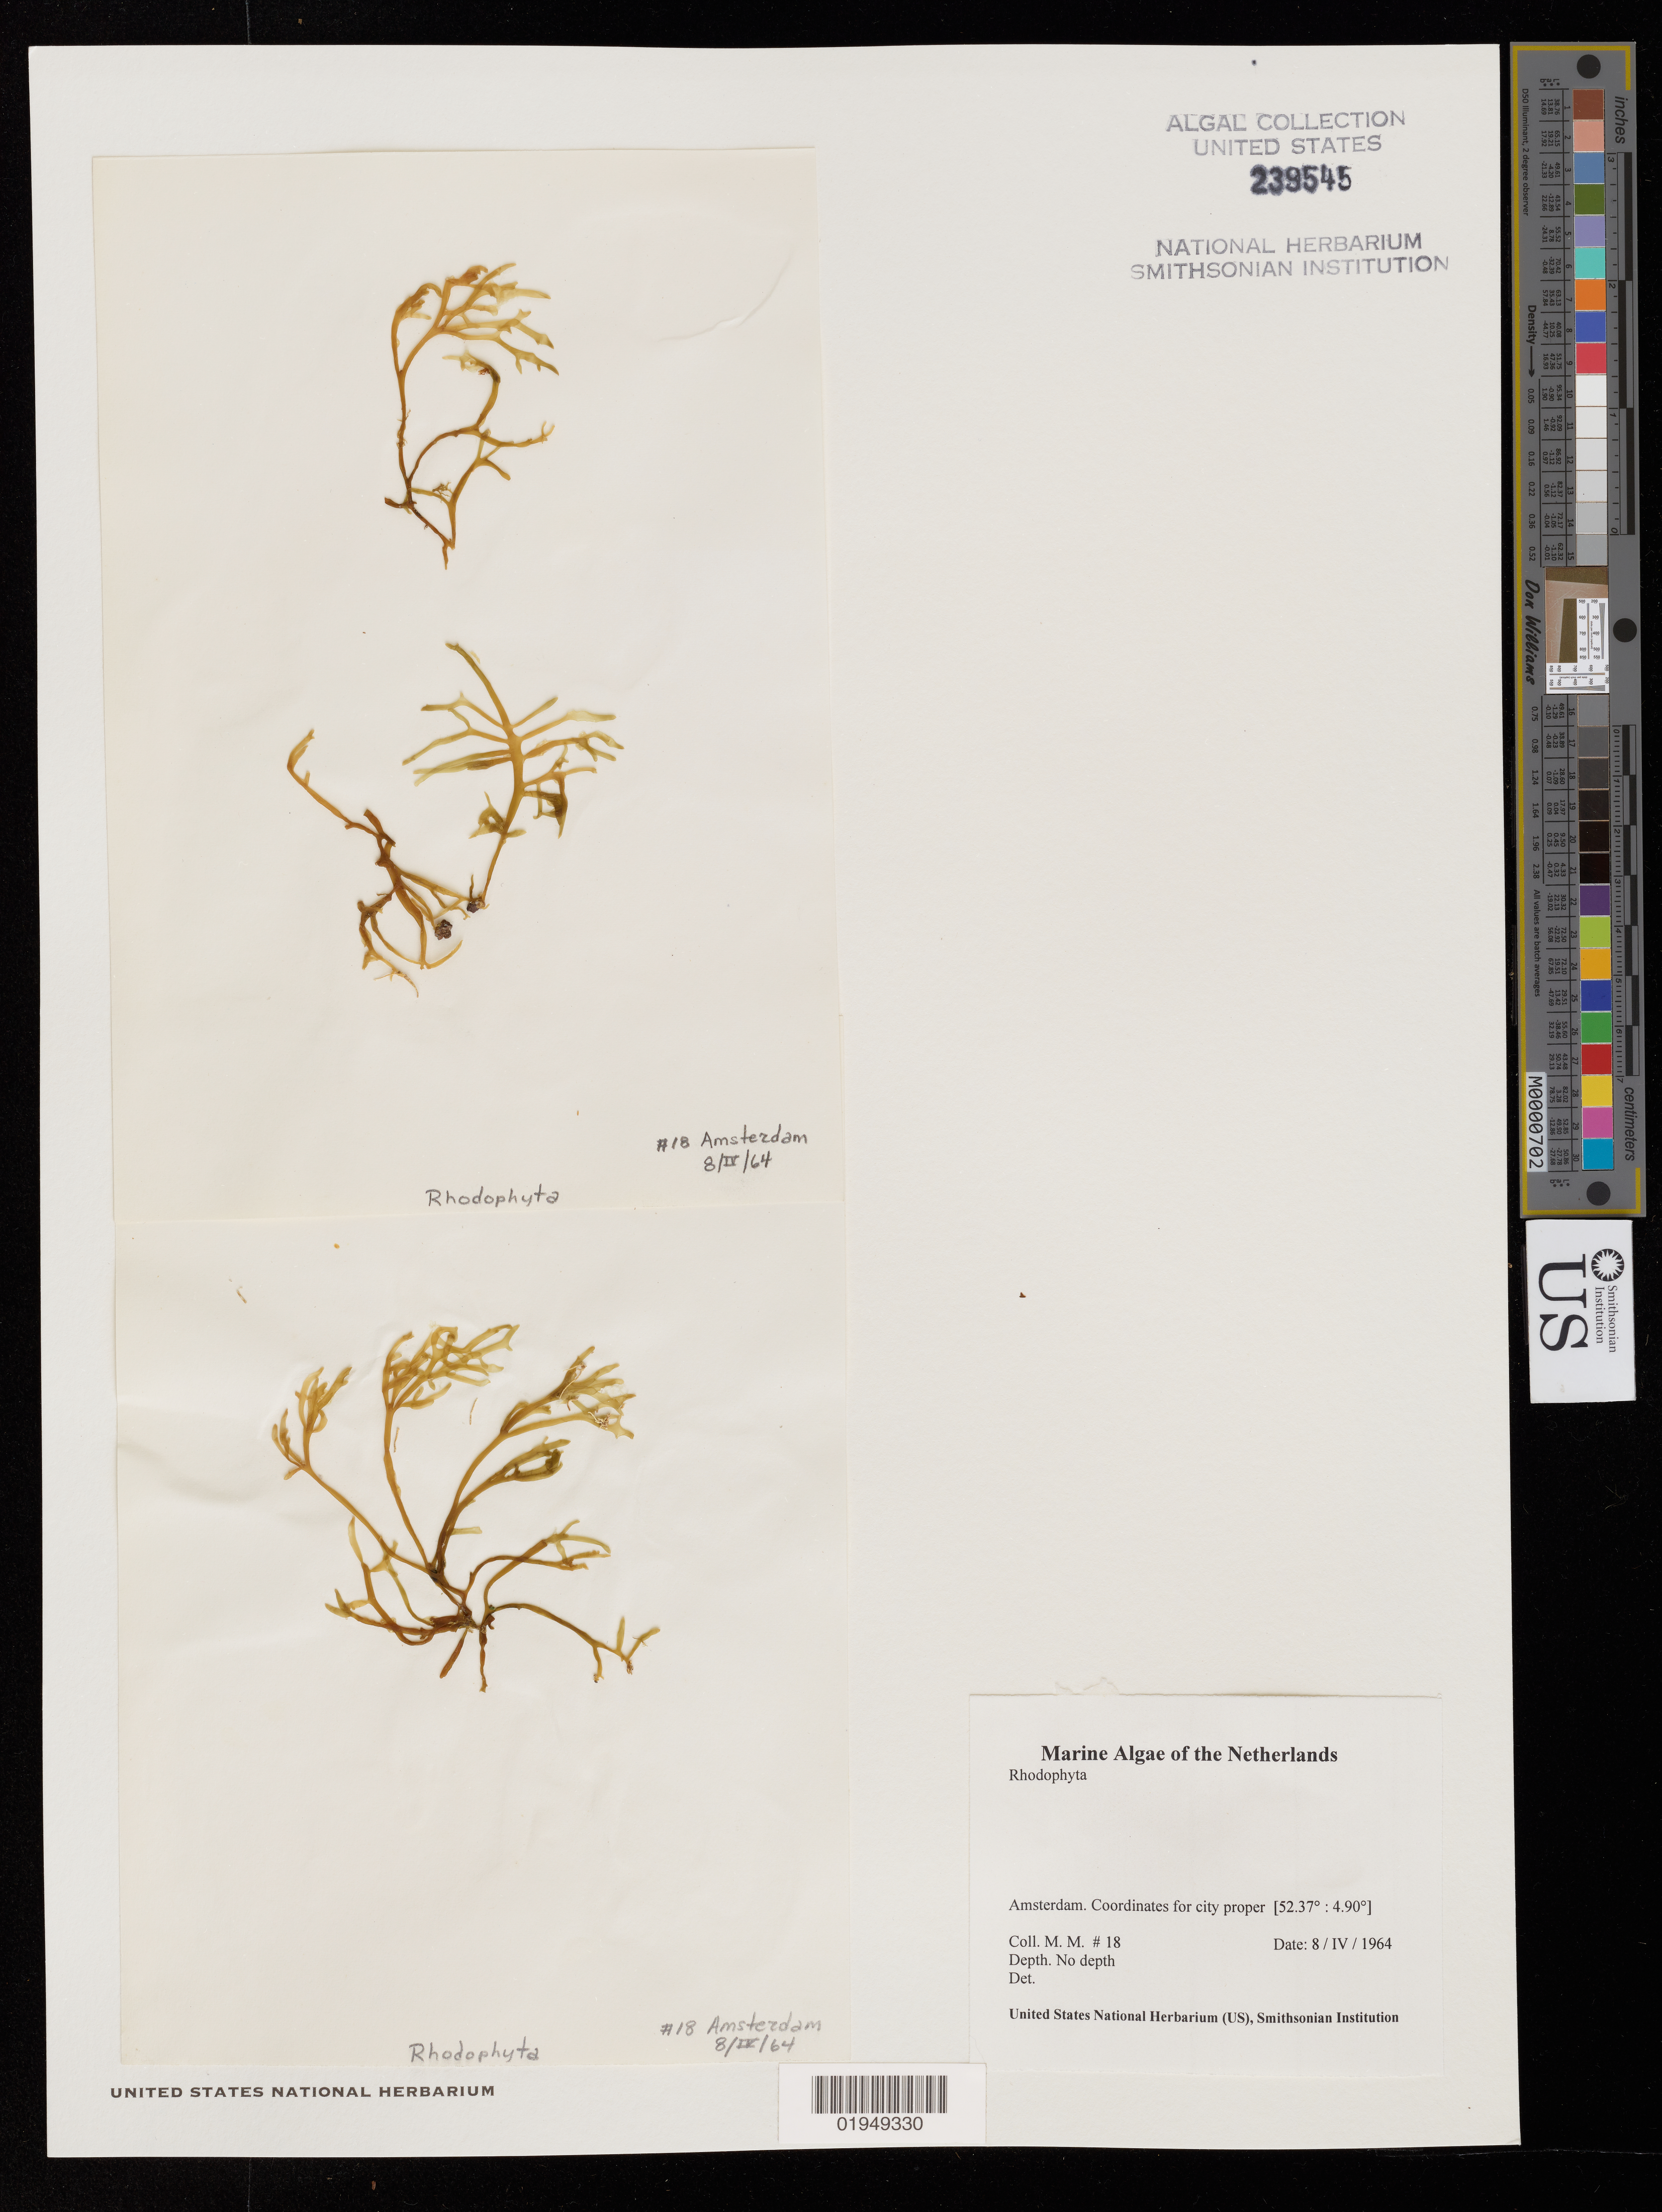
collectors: M. M.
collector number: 18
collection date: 1964-04-08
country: Netherlands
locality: Amsterdam. Coordinates for city proper [52.37° : 4.90°]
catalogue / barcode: US 239545